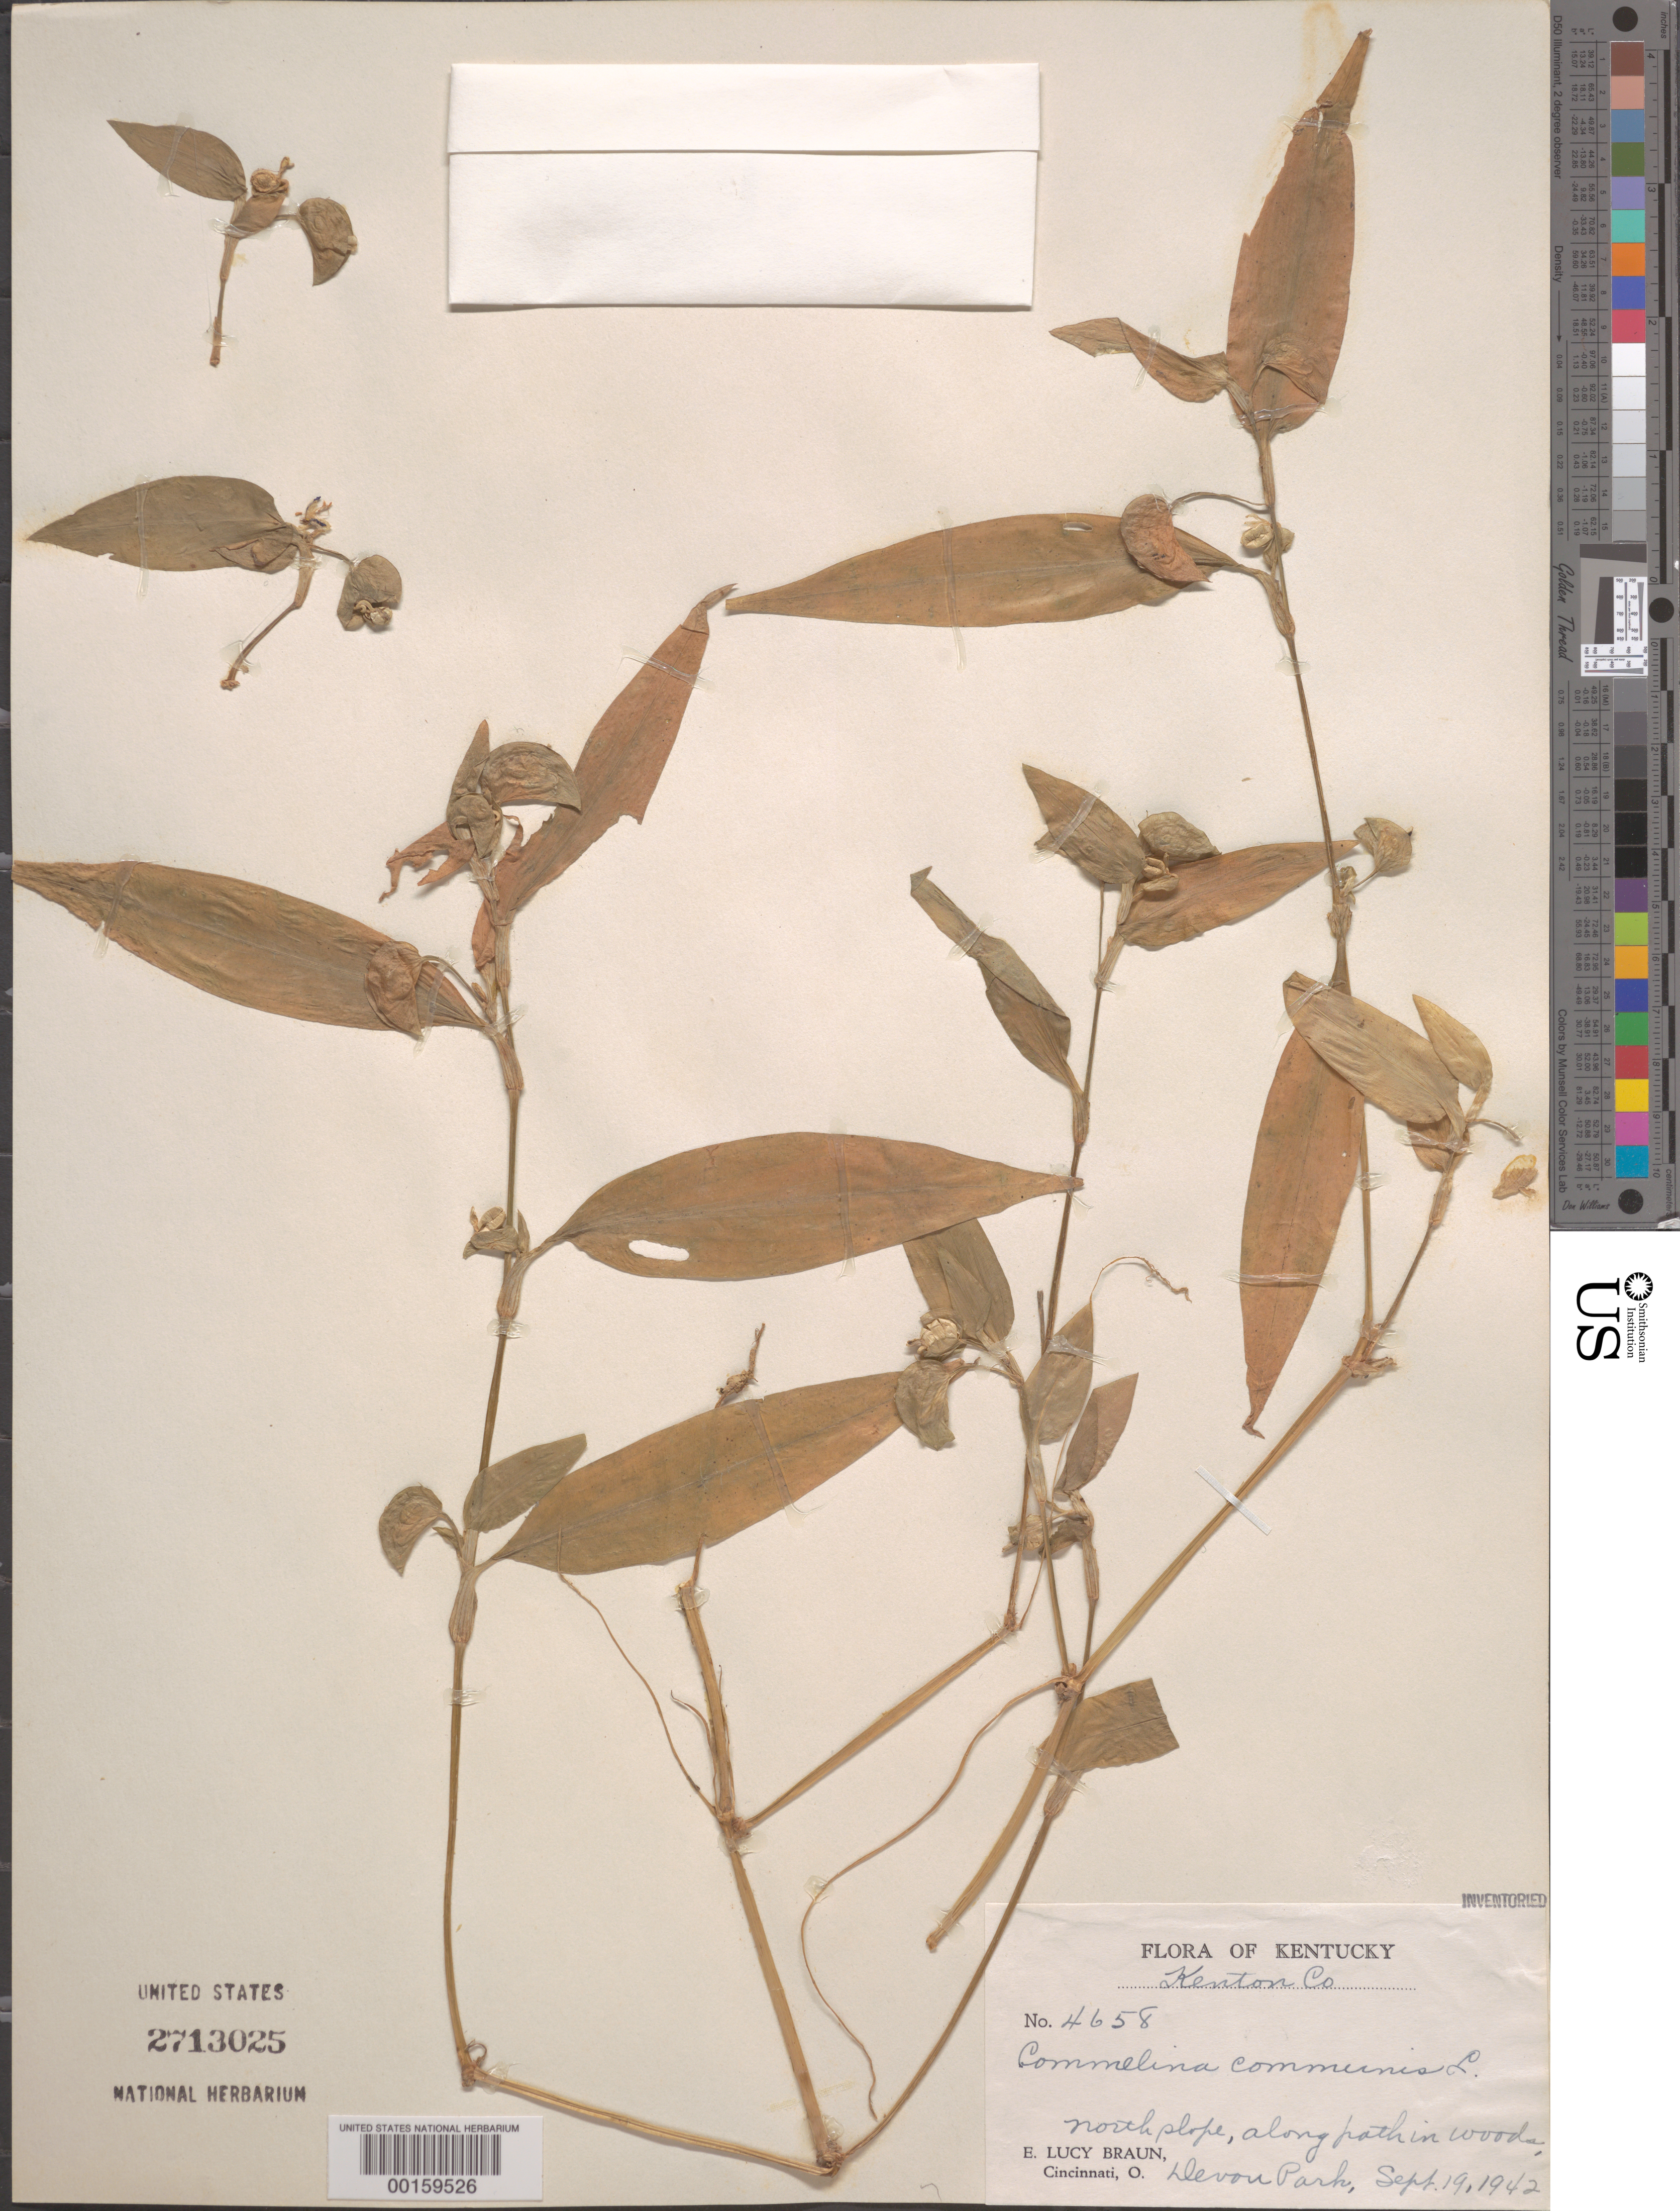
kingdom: Plantae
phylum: Tracheophyta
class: Liliopsida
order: Commelinales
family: Commelinaceae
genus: Commelina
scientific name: Commelina communis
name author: L.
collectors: E. L. Braun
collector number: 4658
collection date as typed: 19 Sep 1942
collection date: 1942-09-19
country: United States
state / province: Kentucky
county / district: Kenton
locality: Devou park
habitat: N slope, along path in woods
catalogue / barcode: US 2713025